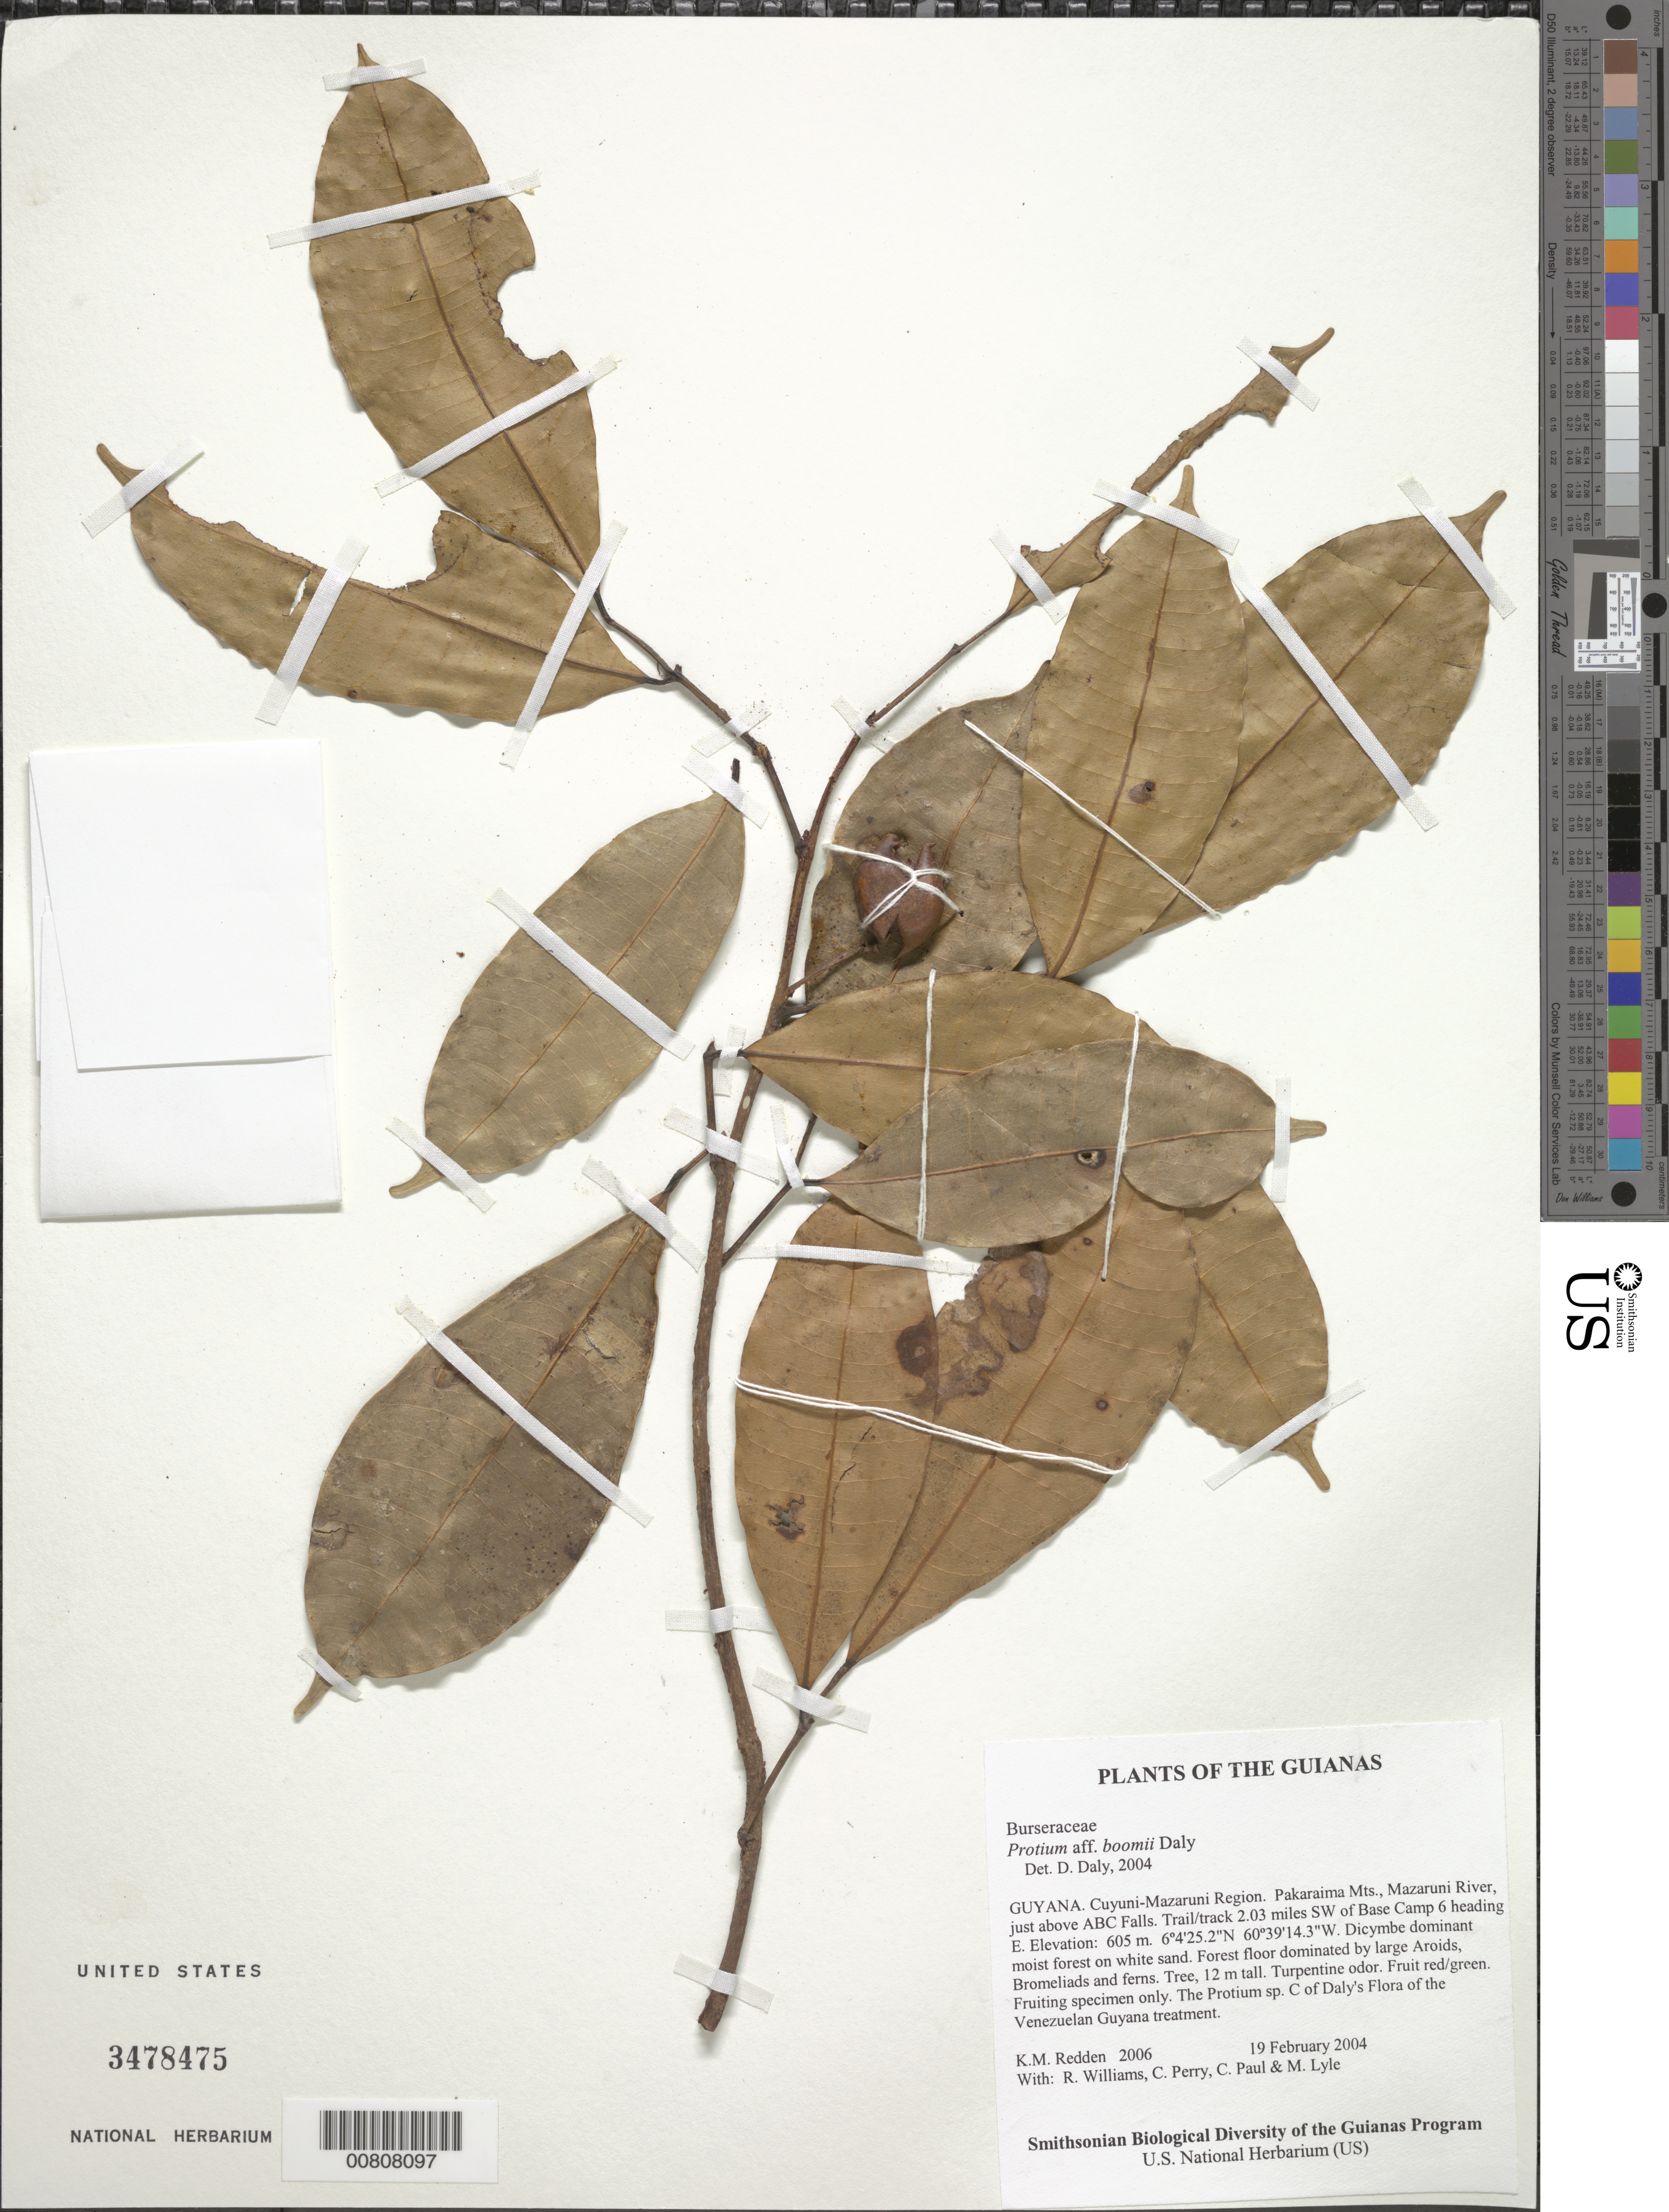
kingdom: Plantae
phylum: Tracheophyta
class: Magnoliopsida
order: Sapindales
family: Burseraceae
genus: Protium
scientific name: Protium boomii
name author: Daly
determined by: Daly, D. C.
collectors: K. M. Redden, R. Williams, C. Perry, C. Paul & M. Lyle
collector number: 2006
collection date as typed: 19 February 2004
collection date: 2004-02-19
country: Guyana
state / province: Cuyuni-Mazaruni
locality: Pakaraima Mts., Mazaruni River. Just above ABC Falls. Trail/track 2.03 miles SW of Base Camp 6 heading East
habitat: Dicymbe dominant moist forest on white sand. Forest floor dominated by large aroids, bromeliads and ferns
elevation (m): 605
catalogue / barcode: US 3478475